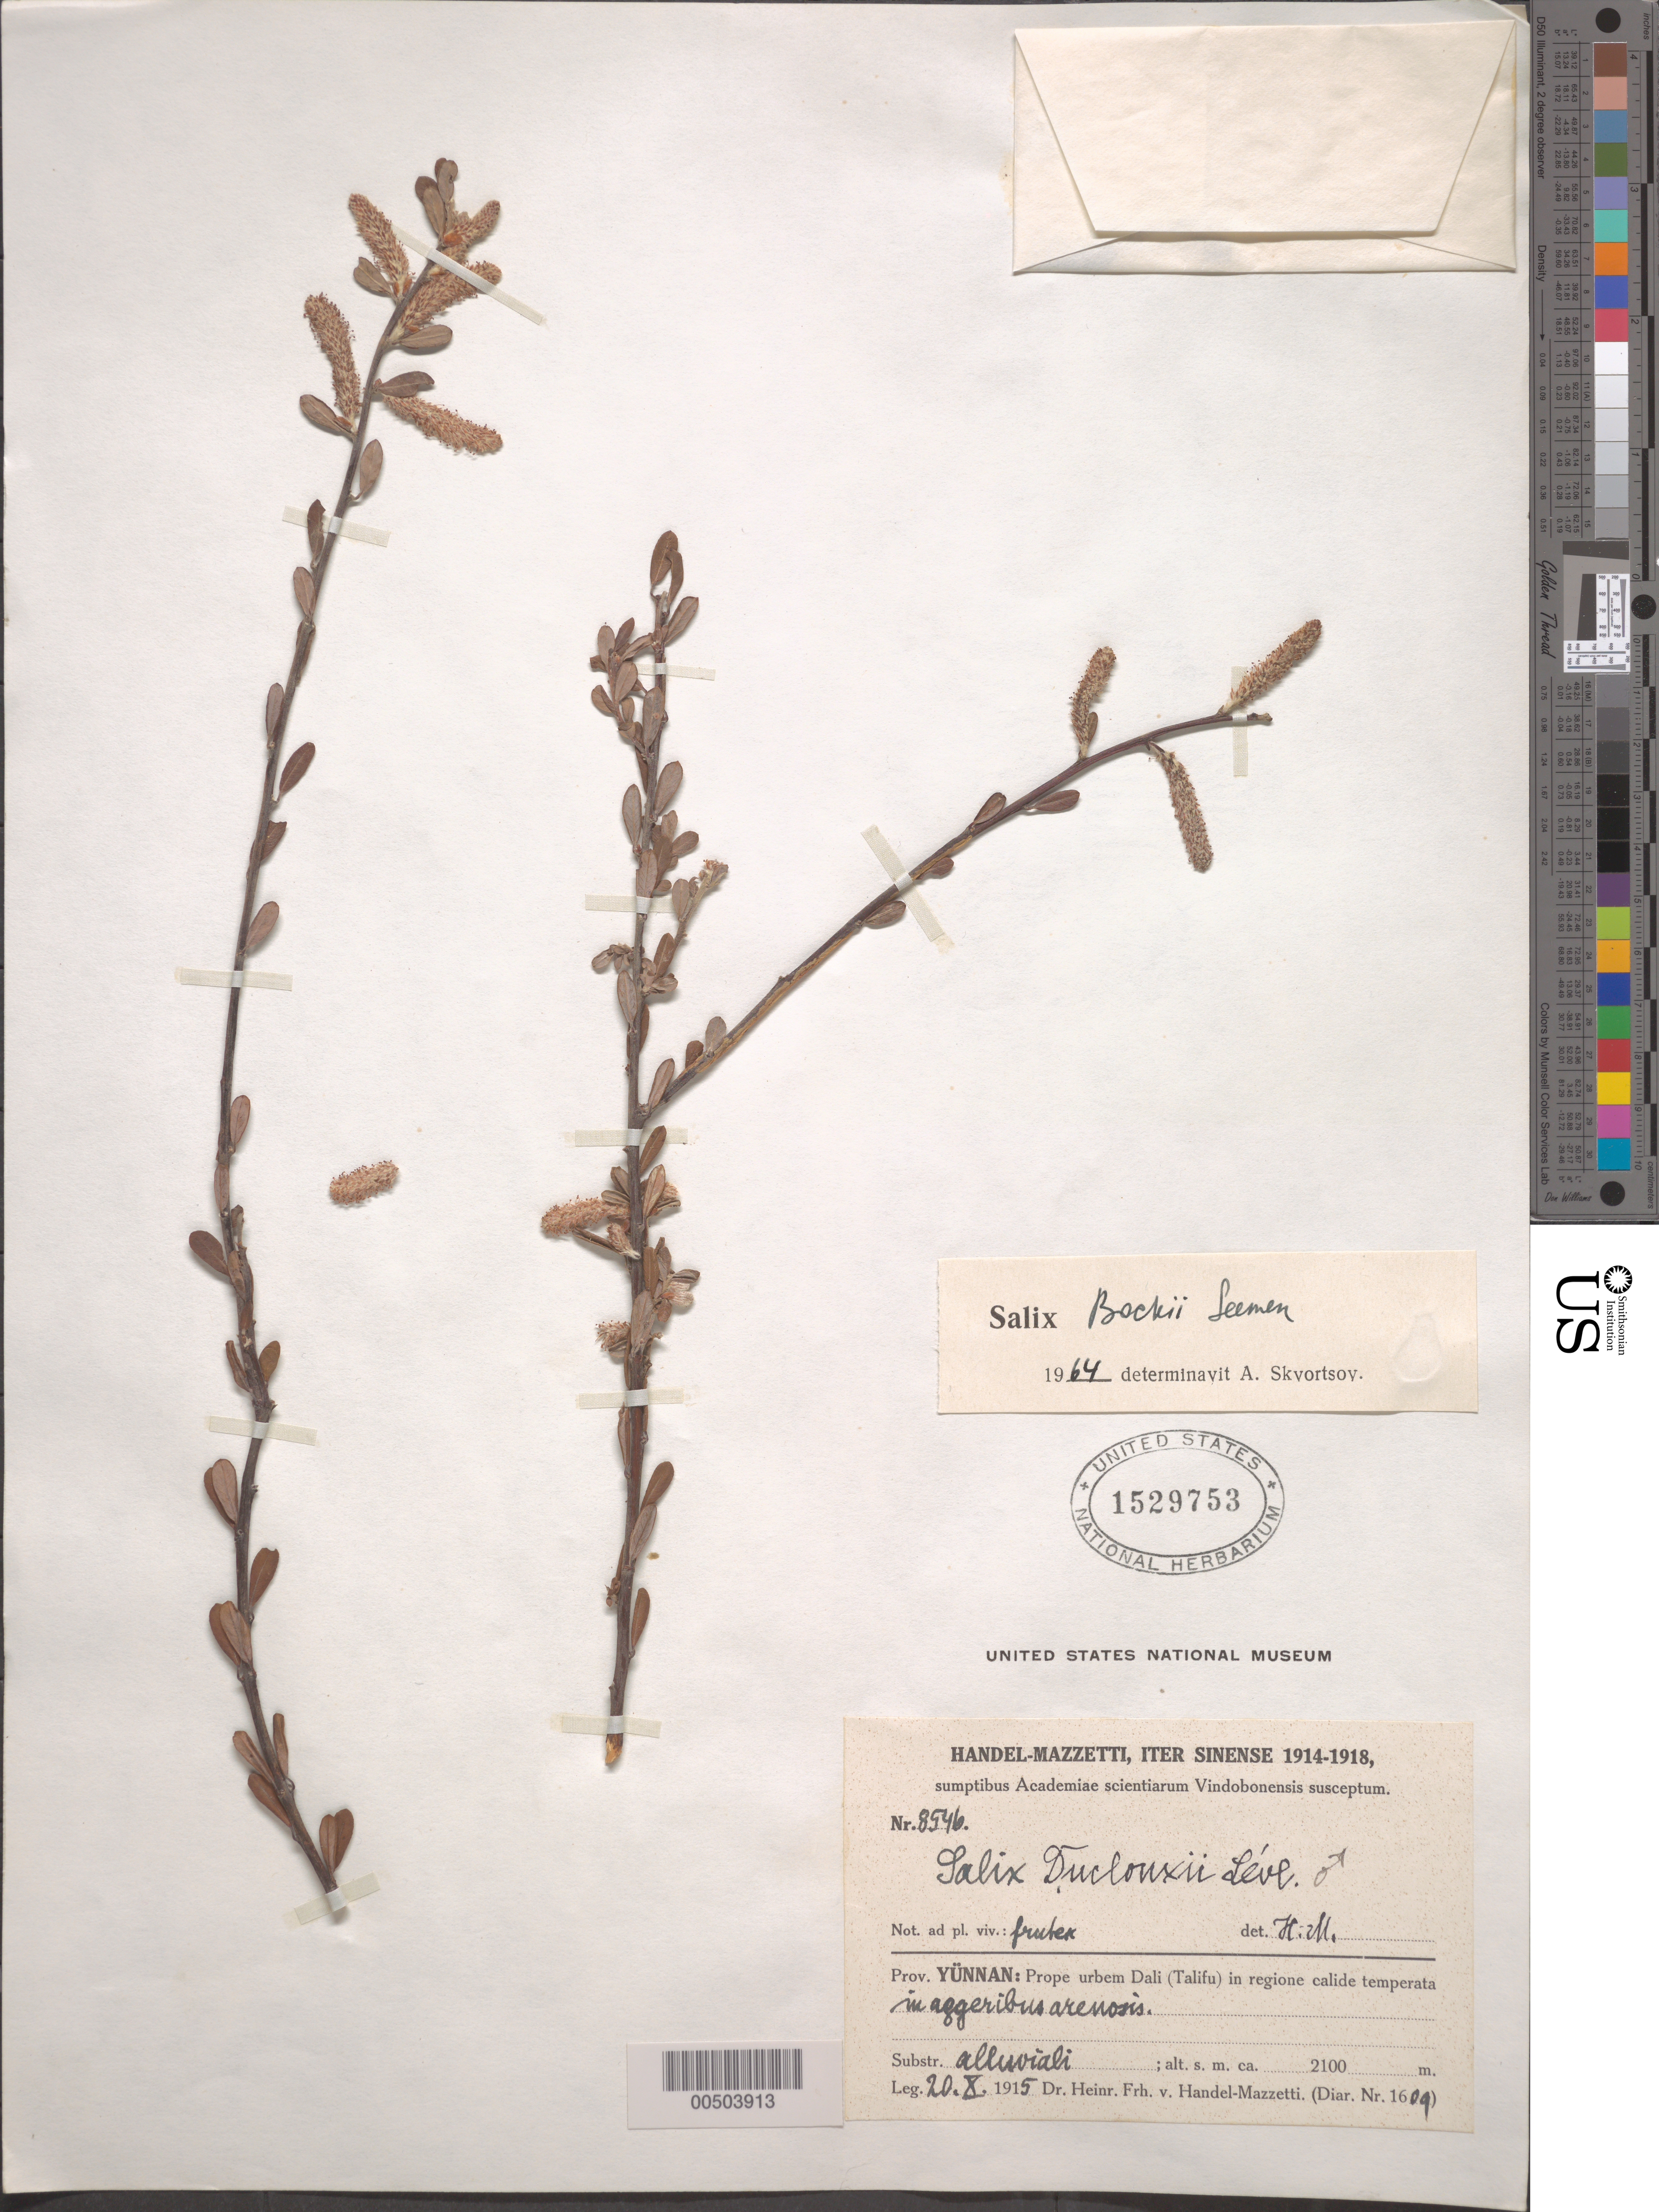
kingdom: Plantae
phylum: Tracheophyta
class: Magnoliopsida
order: Malpighiales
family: Salicaceae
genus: Salix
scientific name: Salix bockii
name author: Seemen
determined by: Skvortsov, A. K.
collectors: H. Handel-Mazzetti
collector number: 8546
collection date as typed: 20 Oct 1915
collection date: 1915-10-20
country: China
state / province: Yunnan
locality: Prope urbem Dali(Talifu) in regione calide temperata in aggeribus arenosis, substr. alluviali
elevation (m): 2100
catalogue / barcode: US 1529753